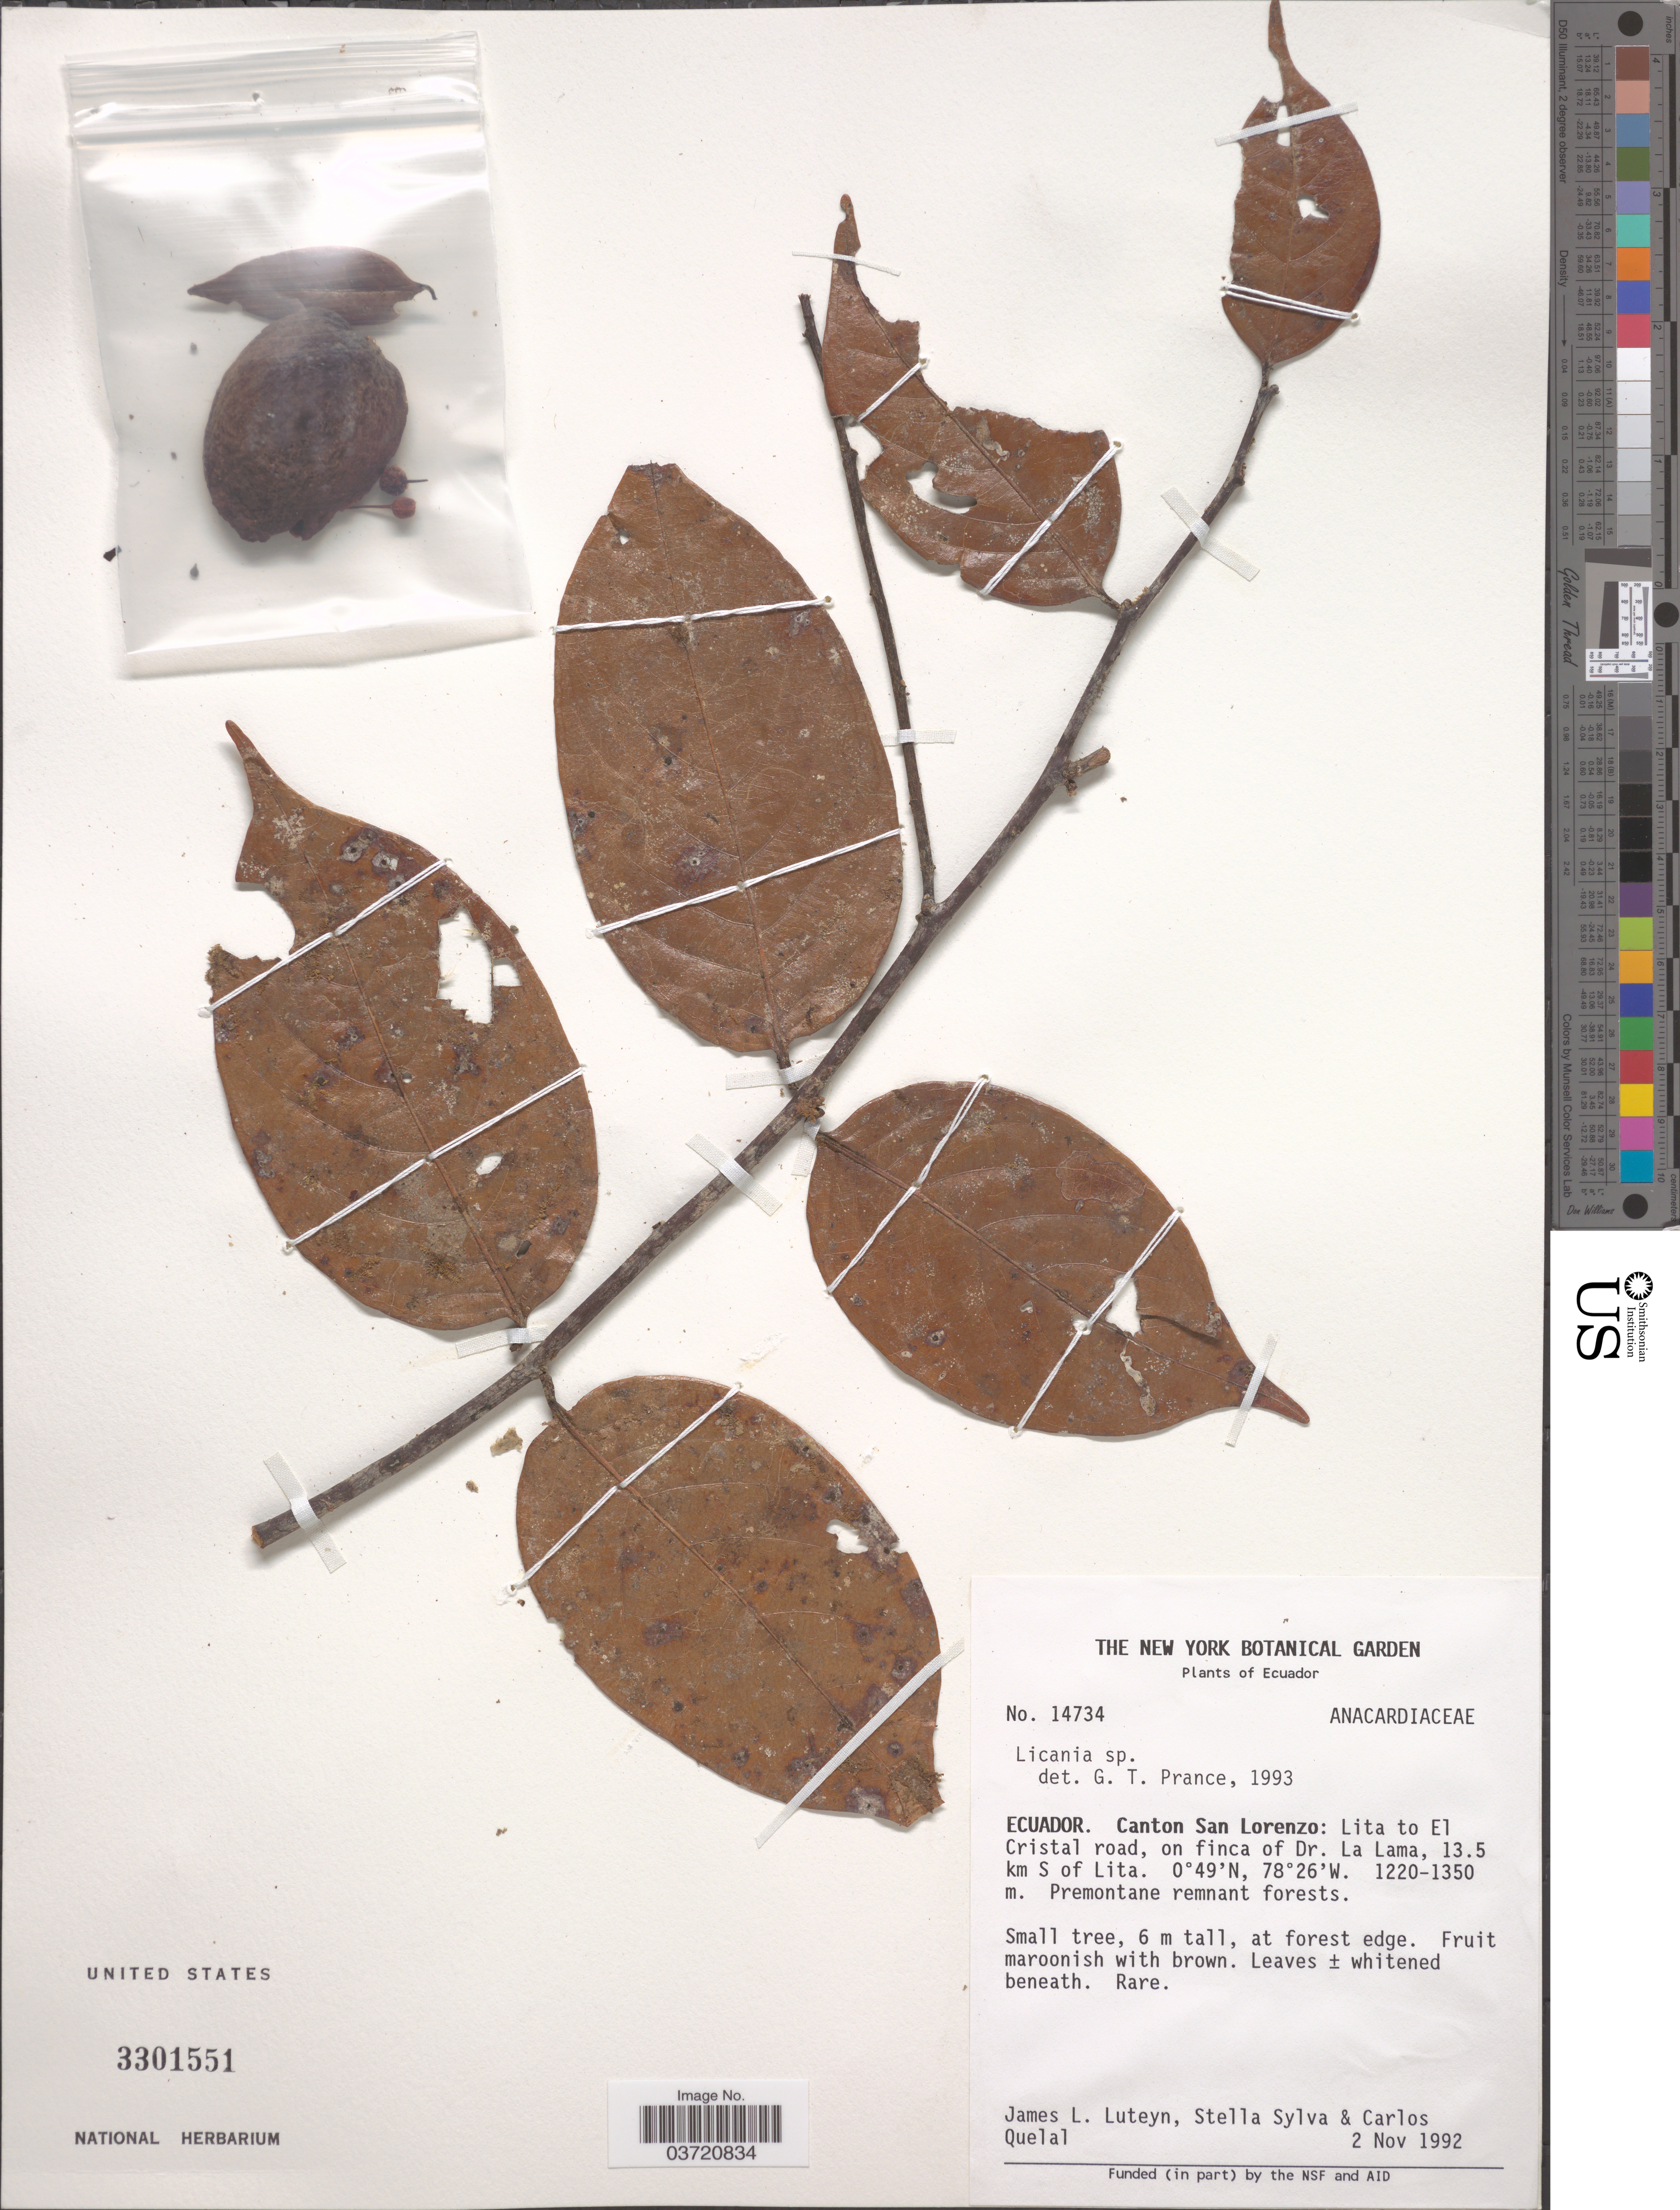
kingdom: Plantae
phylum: Tracheophyta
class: Magnoliopsida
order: Malpighiales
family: Chrysobalanaceae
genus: Licania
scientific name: Licania sp.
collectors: J. L. Luteyn, S. Sylva & C. Quelal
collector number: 14734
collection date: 1992-11-02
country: Ecuador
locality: Canton San Lorenzo: Lita to El Cristal road, on finca of Dr. La Lama, 13.5 km S of Lita.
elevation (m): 1220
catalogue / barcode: US 3301551